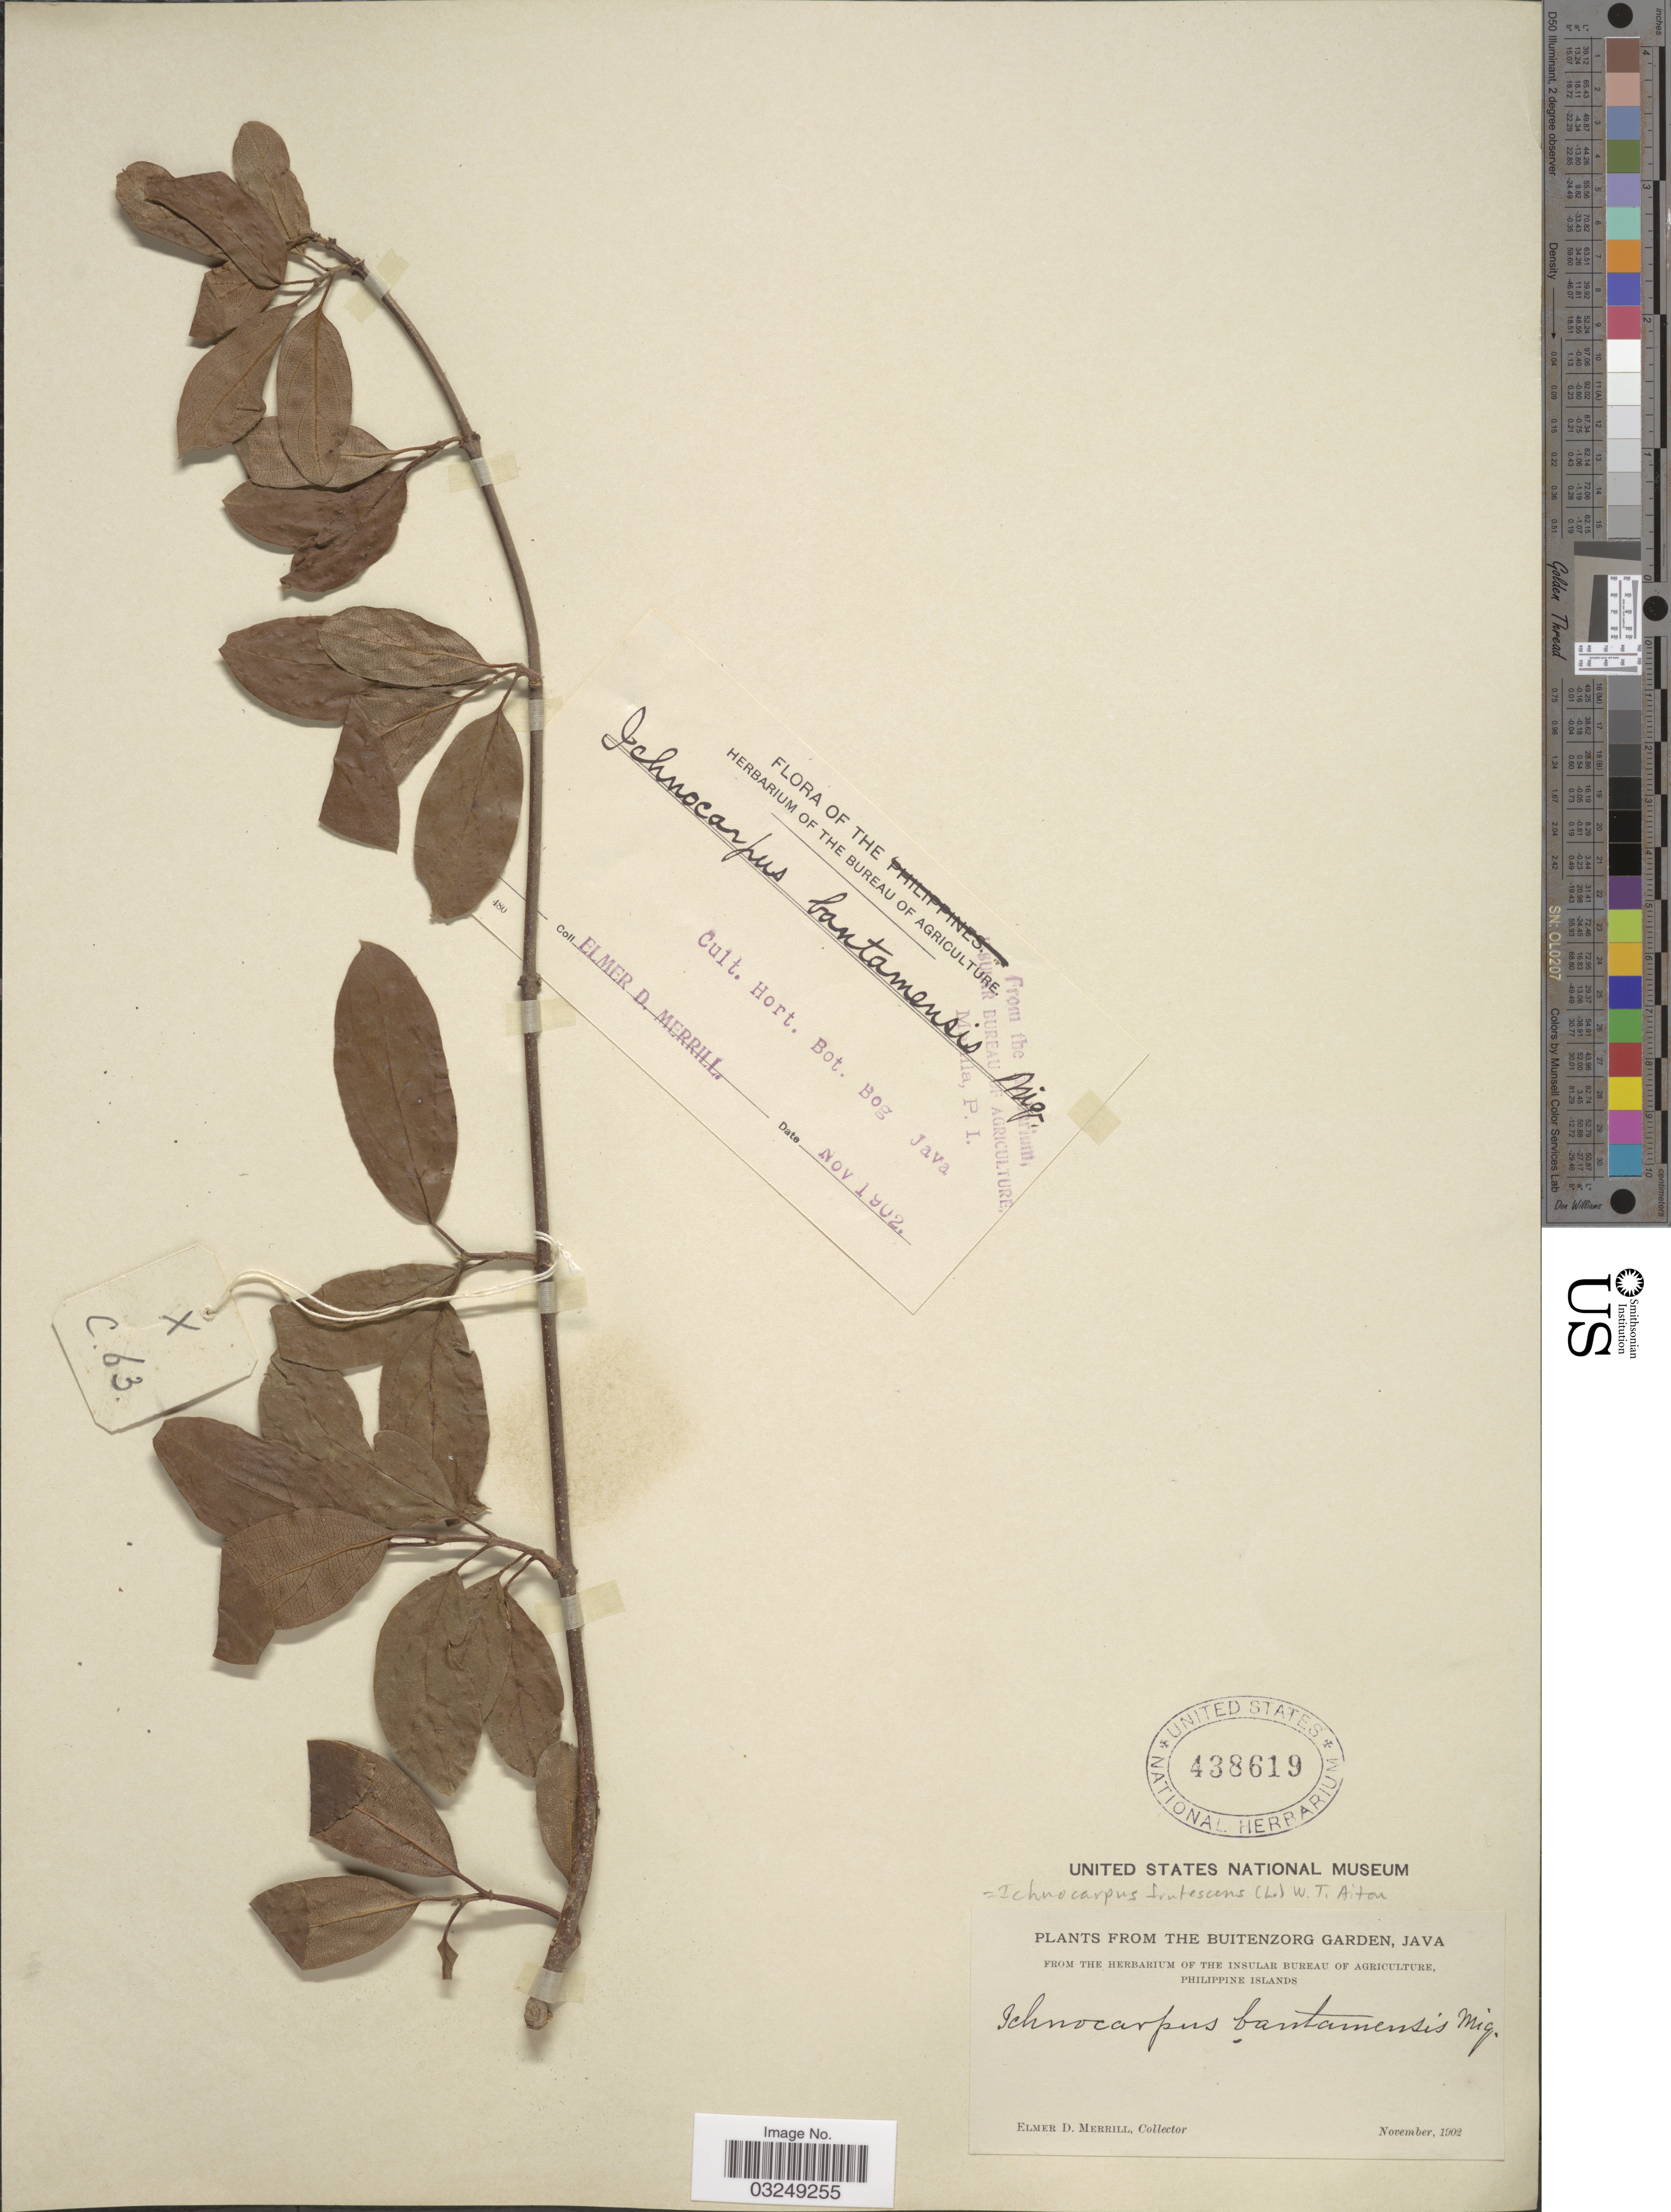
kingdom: Plantae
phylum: Tracheophyta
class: Magnoliopsida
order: Gentianales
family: Apocynaceae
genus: Ichnocarpus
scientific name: Ichnocarpus frutescens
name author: (L.) W.T. Aiton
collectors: E. D. Merrill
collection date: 1902-11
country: Indonesia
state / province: Java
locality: Buitenzorg Garden, Java.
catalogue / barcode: US 438619